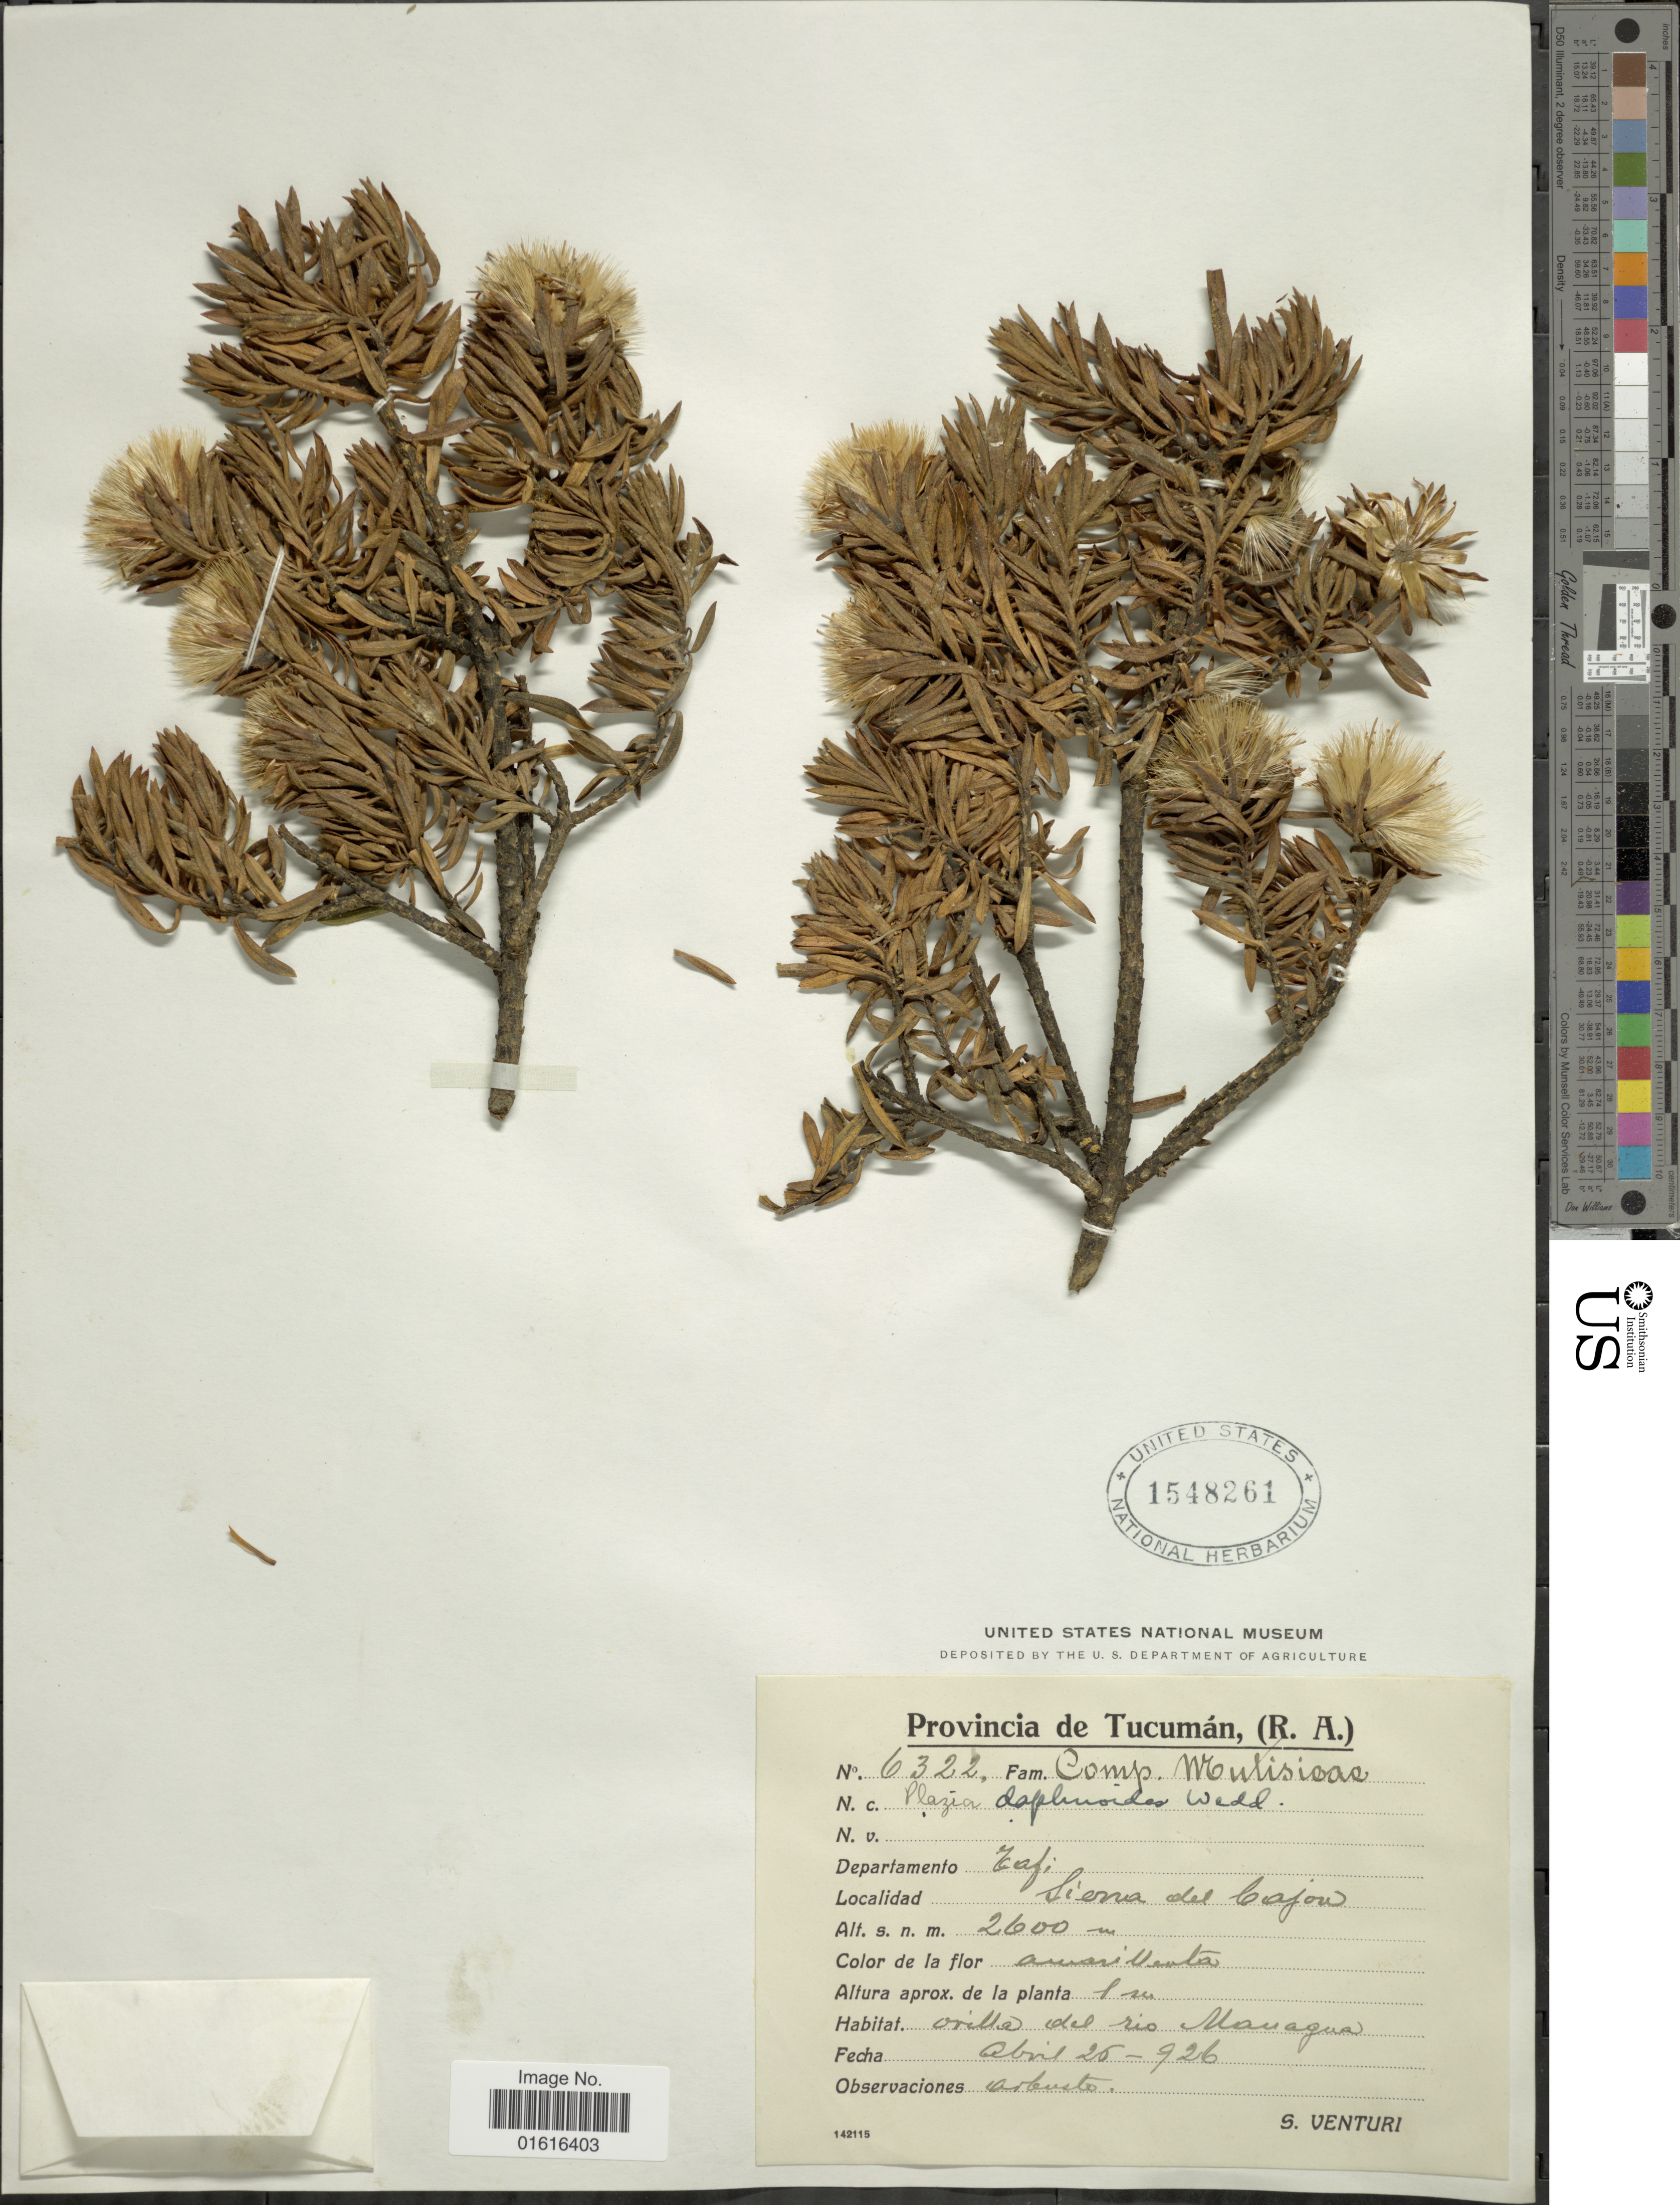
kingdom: Plantae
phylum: Tracheophyta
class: Magnoliopsida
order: Asterales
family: Asteraceae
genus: Plazia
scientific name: Plazia daphnoides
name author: Wedd.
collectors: S. Venturi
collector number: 6322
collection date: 1926-04-25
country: Argentina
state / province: Tucuman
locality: Departamento Tafi, Sierra del Cajon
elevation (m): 2600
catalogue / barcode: US 1548261